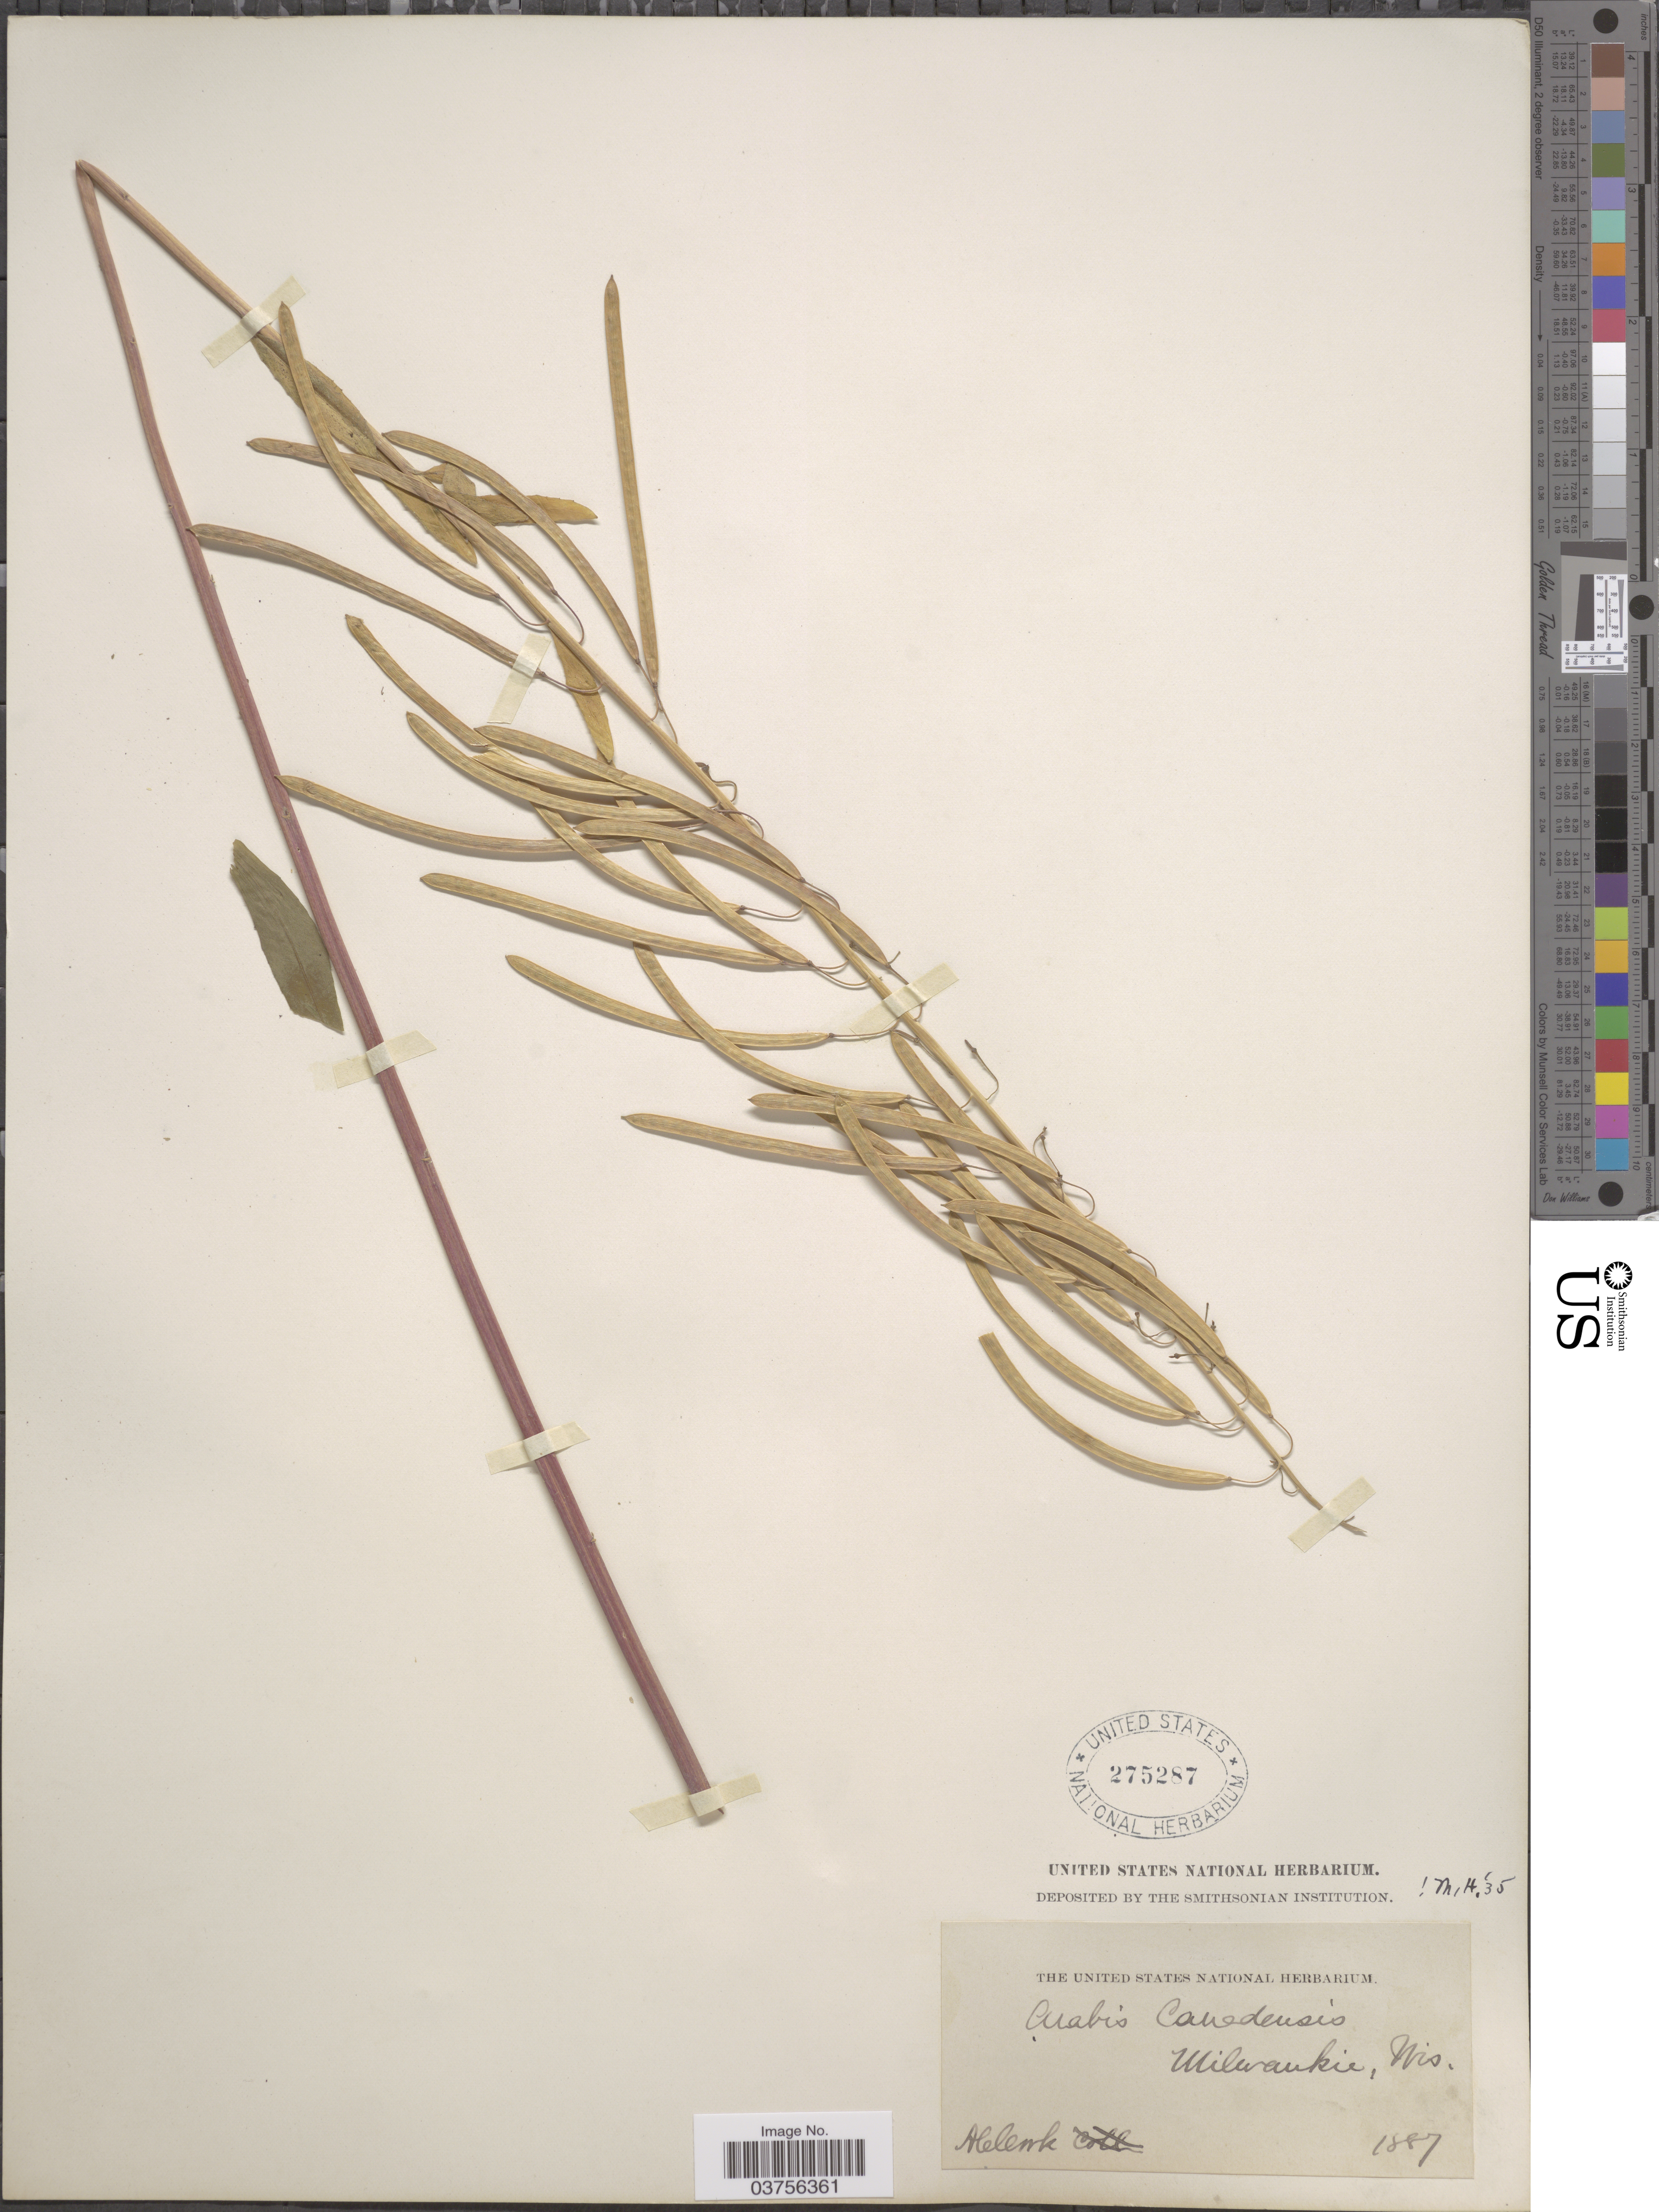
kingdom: Plantae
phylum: Tracheophyta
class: Magnoliopsida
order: Brassicales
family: Brassicaceae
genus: Arabis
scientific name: Arabis canadensis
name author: L.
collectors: A. Cook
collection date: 1887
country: United States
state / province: Wisconsin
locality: Milwaukie.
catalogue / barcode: US 275287